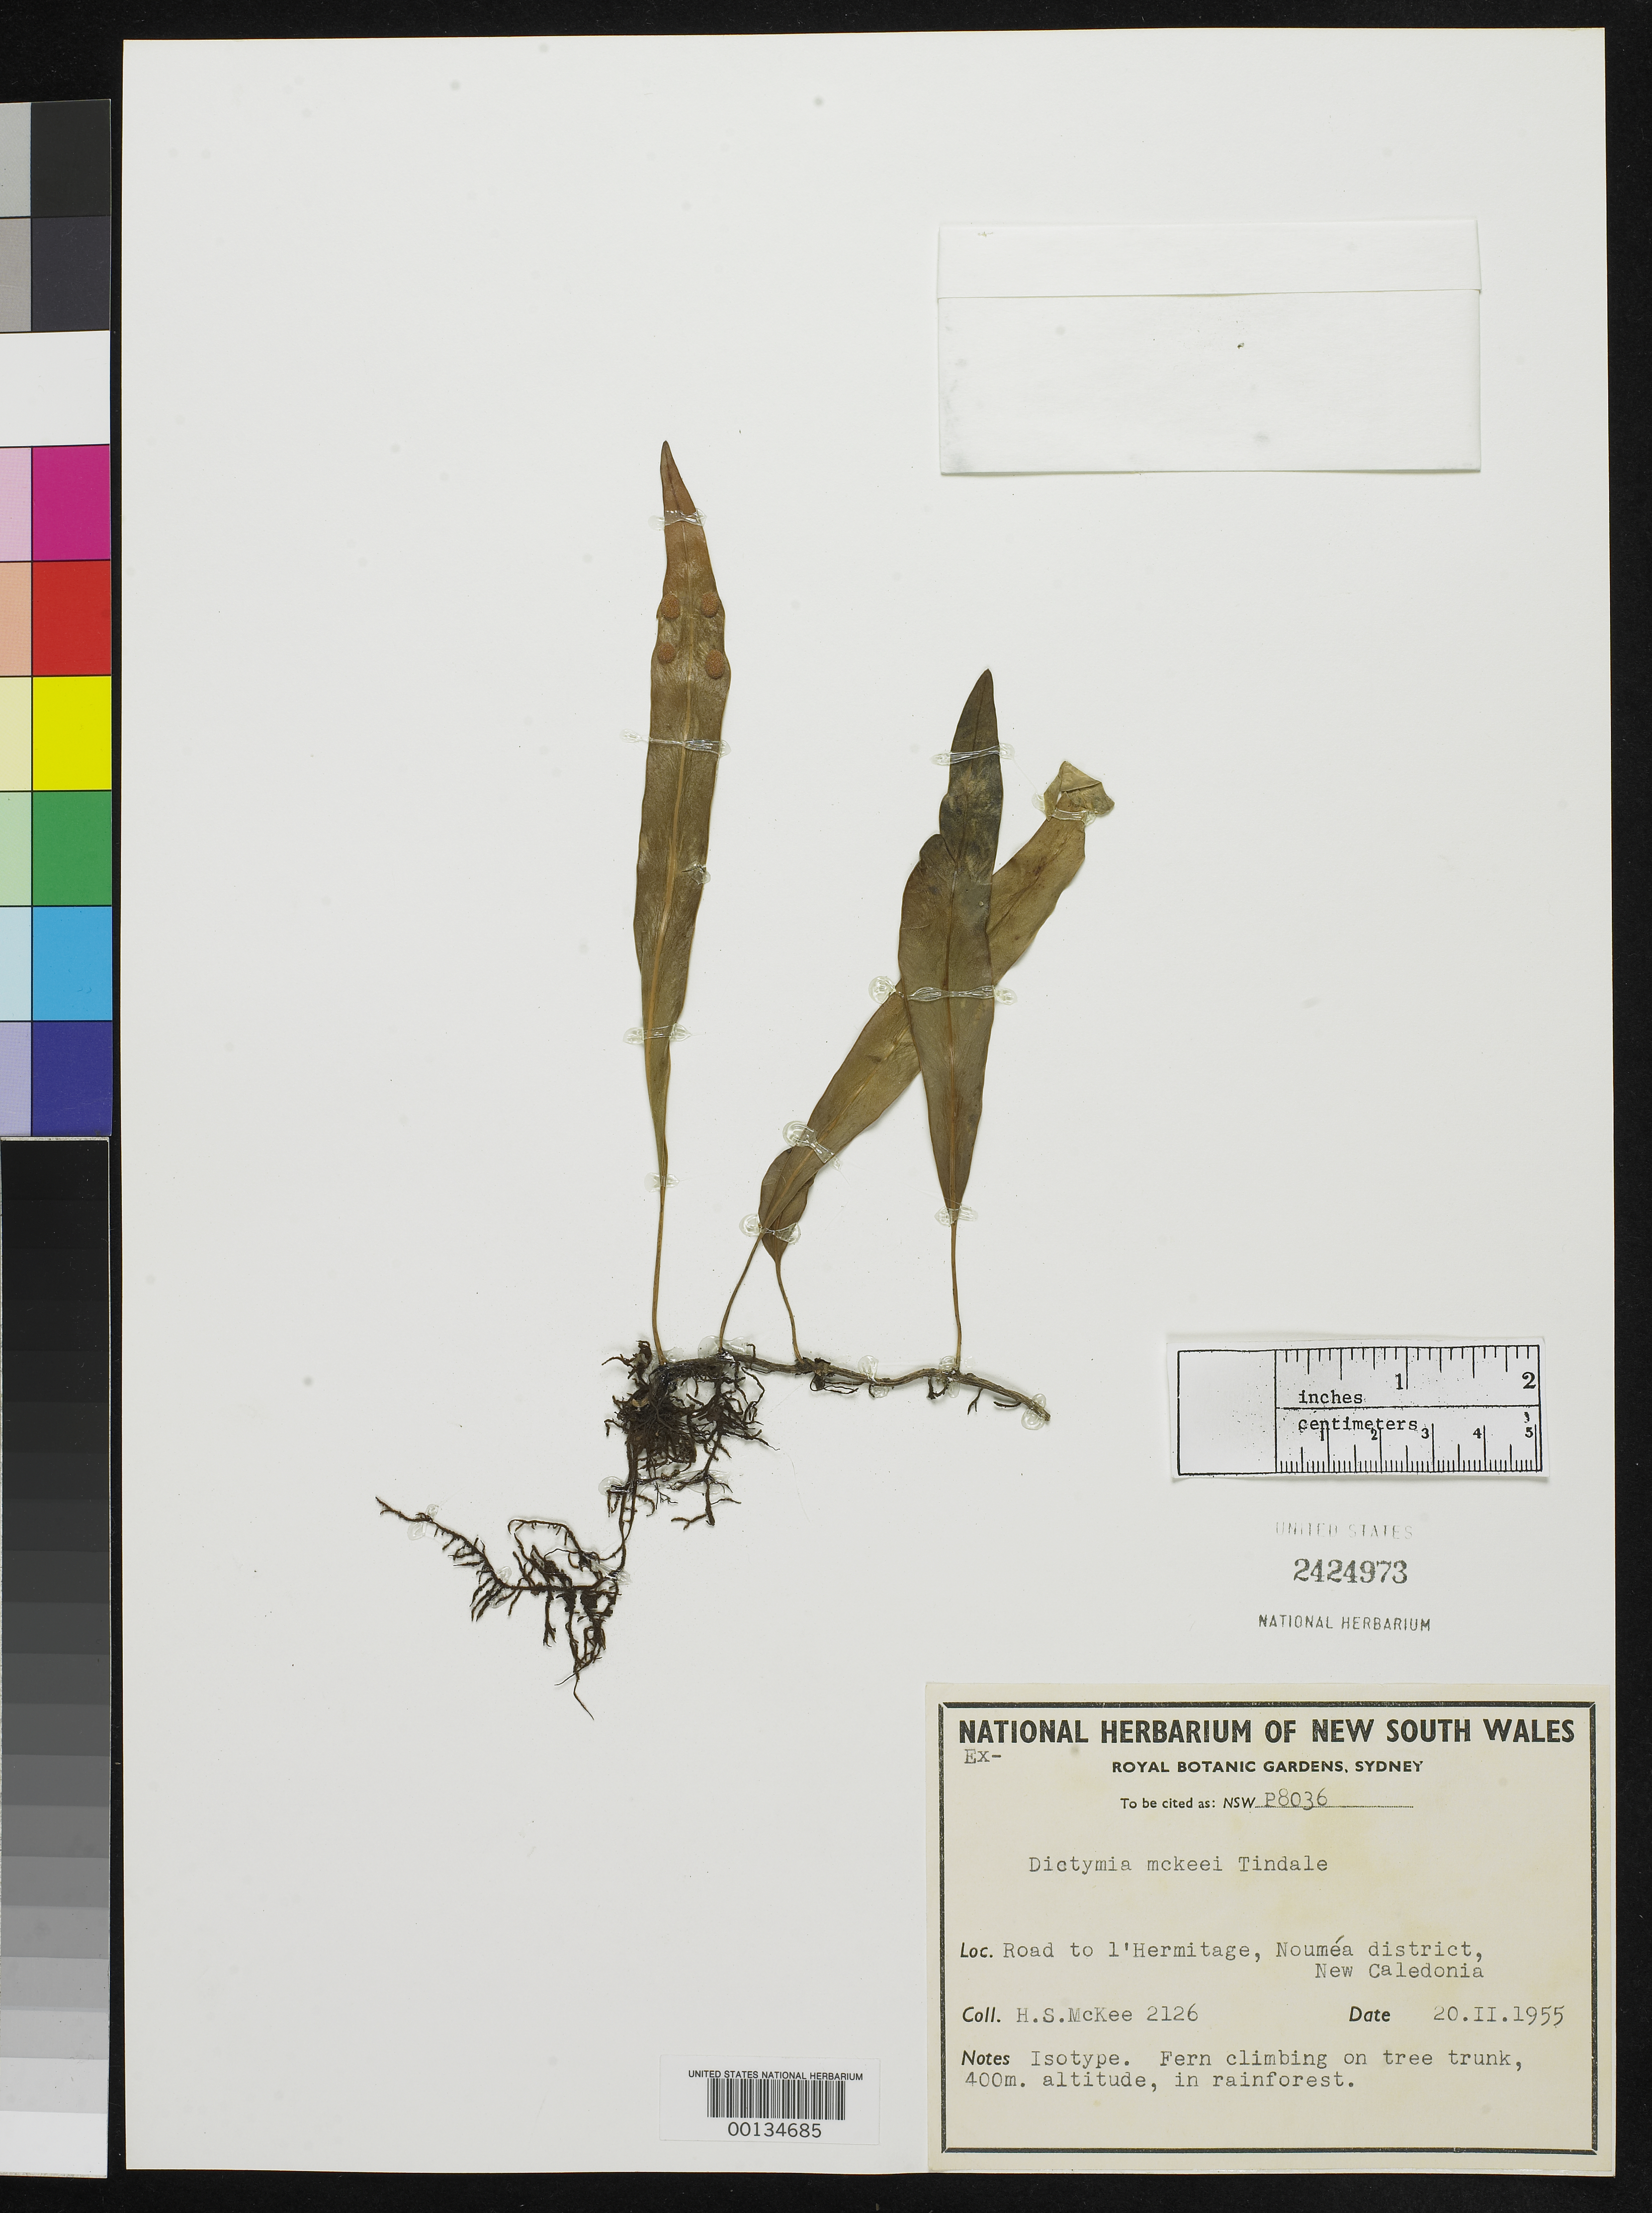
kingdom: Plantae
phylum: Tracheophyta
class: Polypodiopsida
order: Polypodiales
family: Polypodiaceae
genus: Dictymia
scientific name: Dictymia mckeei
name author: Tindale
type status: Isotype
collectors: H. S. MacKee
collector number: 2126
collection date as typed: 20 Feb 1955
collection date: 1955-02-20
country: New Caledonia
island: New Caledonia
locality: Noumea, road to l'Hermitage.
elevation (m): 400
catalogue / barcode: US 2424973